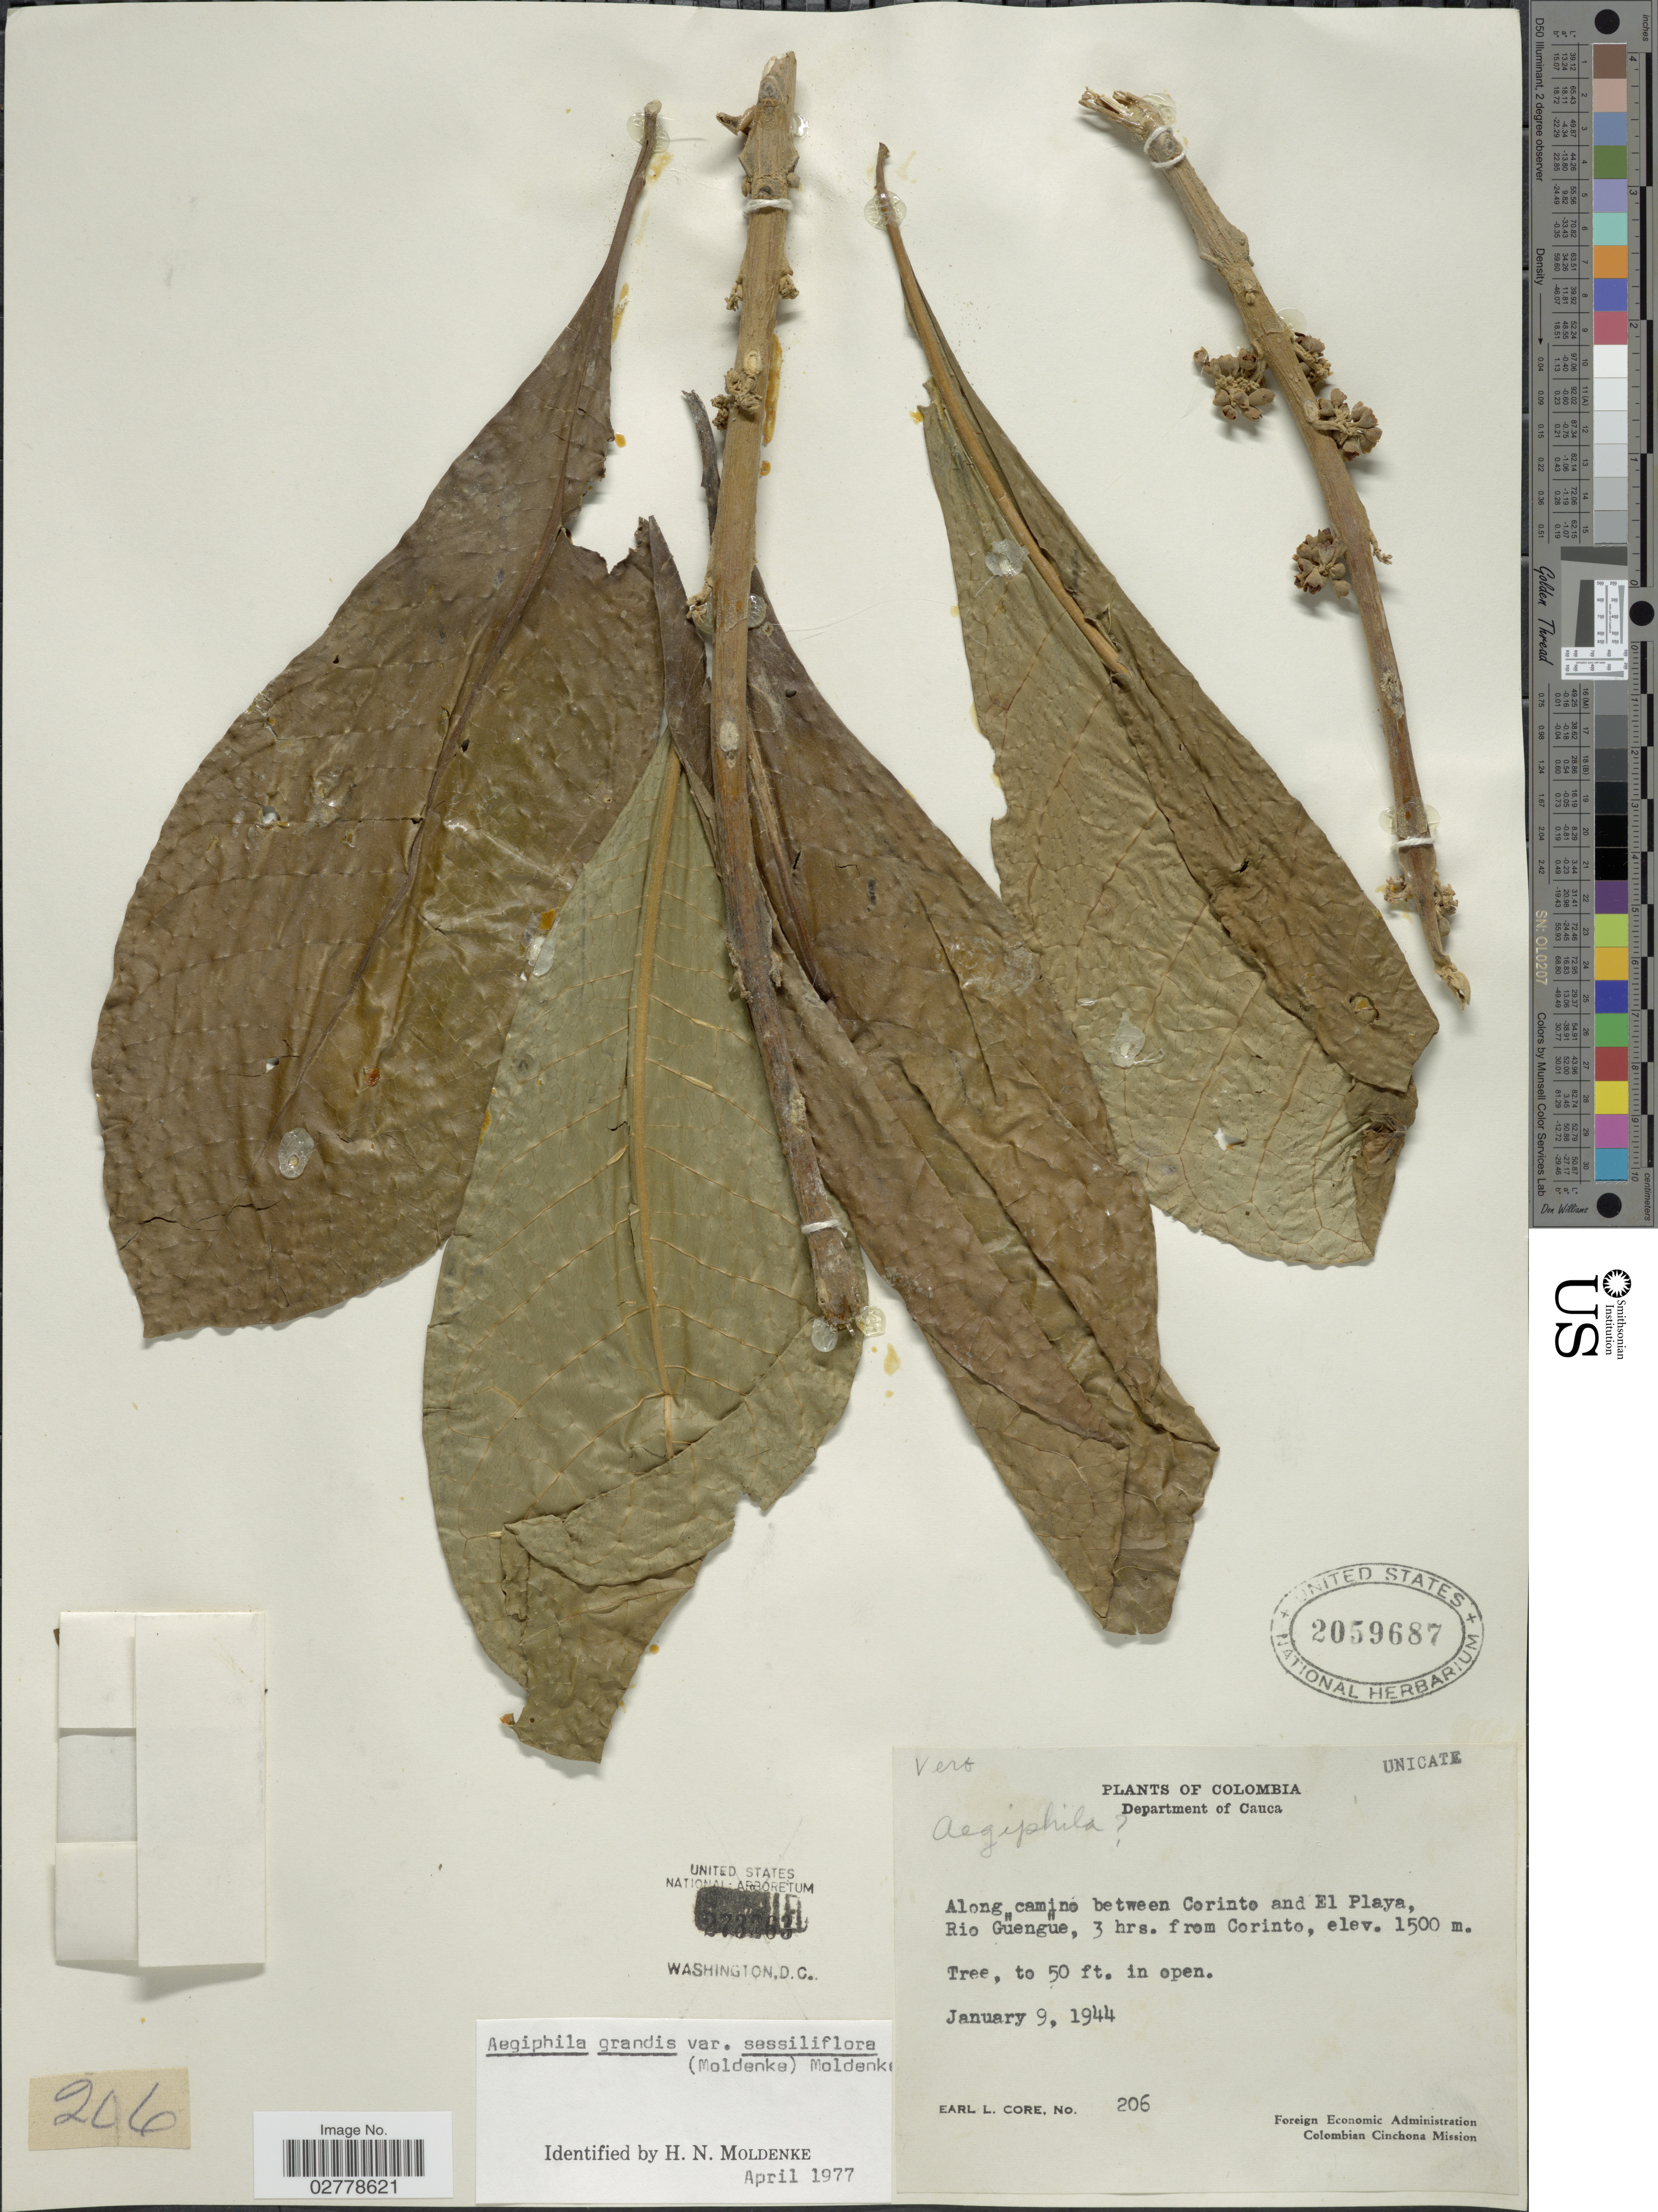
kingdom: Plantae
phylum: Tracheophyta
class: Magnoliopsida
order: Lamiales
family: Lamiaceae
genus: Aegiphila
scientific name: Aegiphila grandis var. sessiliflora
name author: (Moldenke) Moldenke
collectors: E. L. Core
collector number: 206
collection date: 1944-01-09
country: Colombia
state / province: Cauca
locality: Department of Cauca. Along camino between Corinto and El Playa, Rio "Guengue", 3 hrs. from Corinto.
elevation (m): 1500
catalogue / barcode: US 2059687